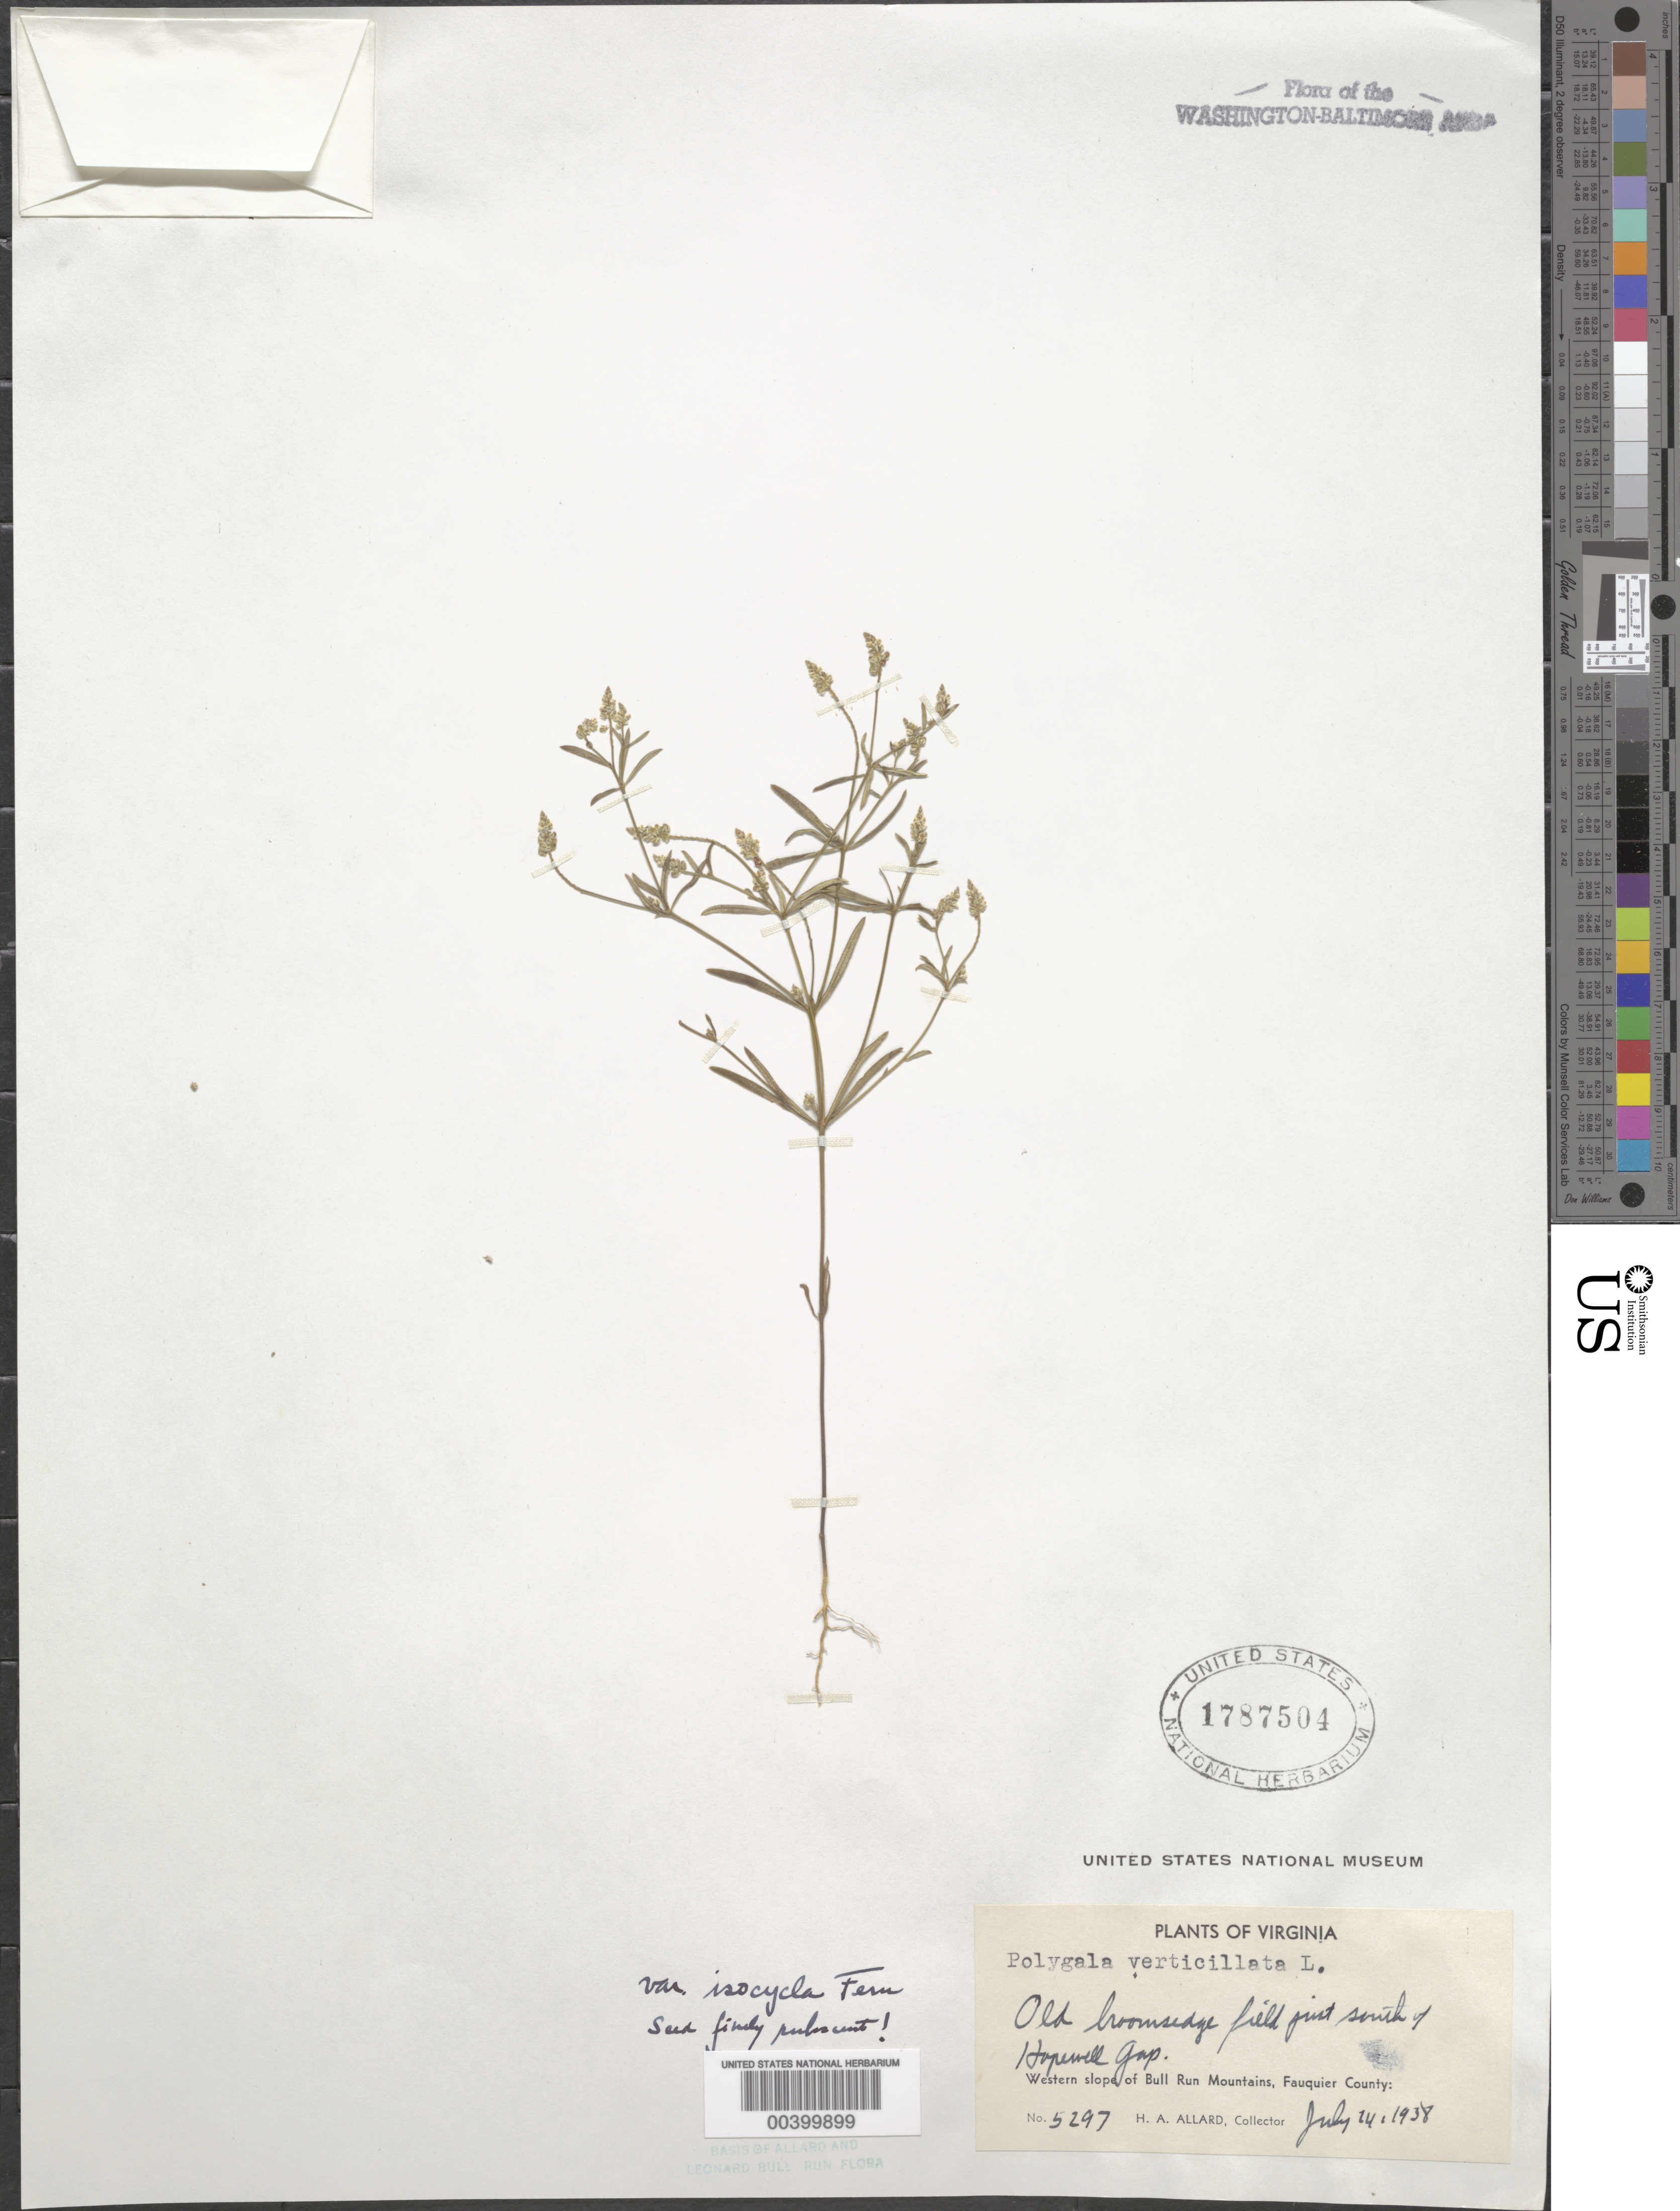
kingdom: Plantae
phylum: Tracheophyta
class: Magnoliopsida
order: Fabales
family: Polygalaceae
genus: Polygala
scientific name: Polygala verticillata var. isocycla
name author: Fernald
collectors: H. A. Allard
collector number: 5297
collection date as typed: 14 Jul 1938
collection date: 1938-07-14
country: United States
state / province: Virginia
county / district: Fauquier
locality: South of Hopewell Gap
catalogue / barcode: US 1787504